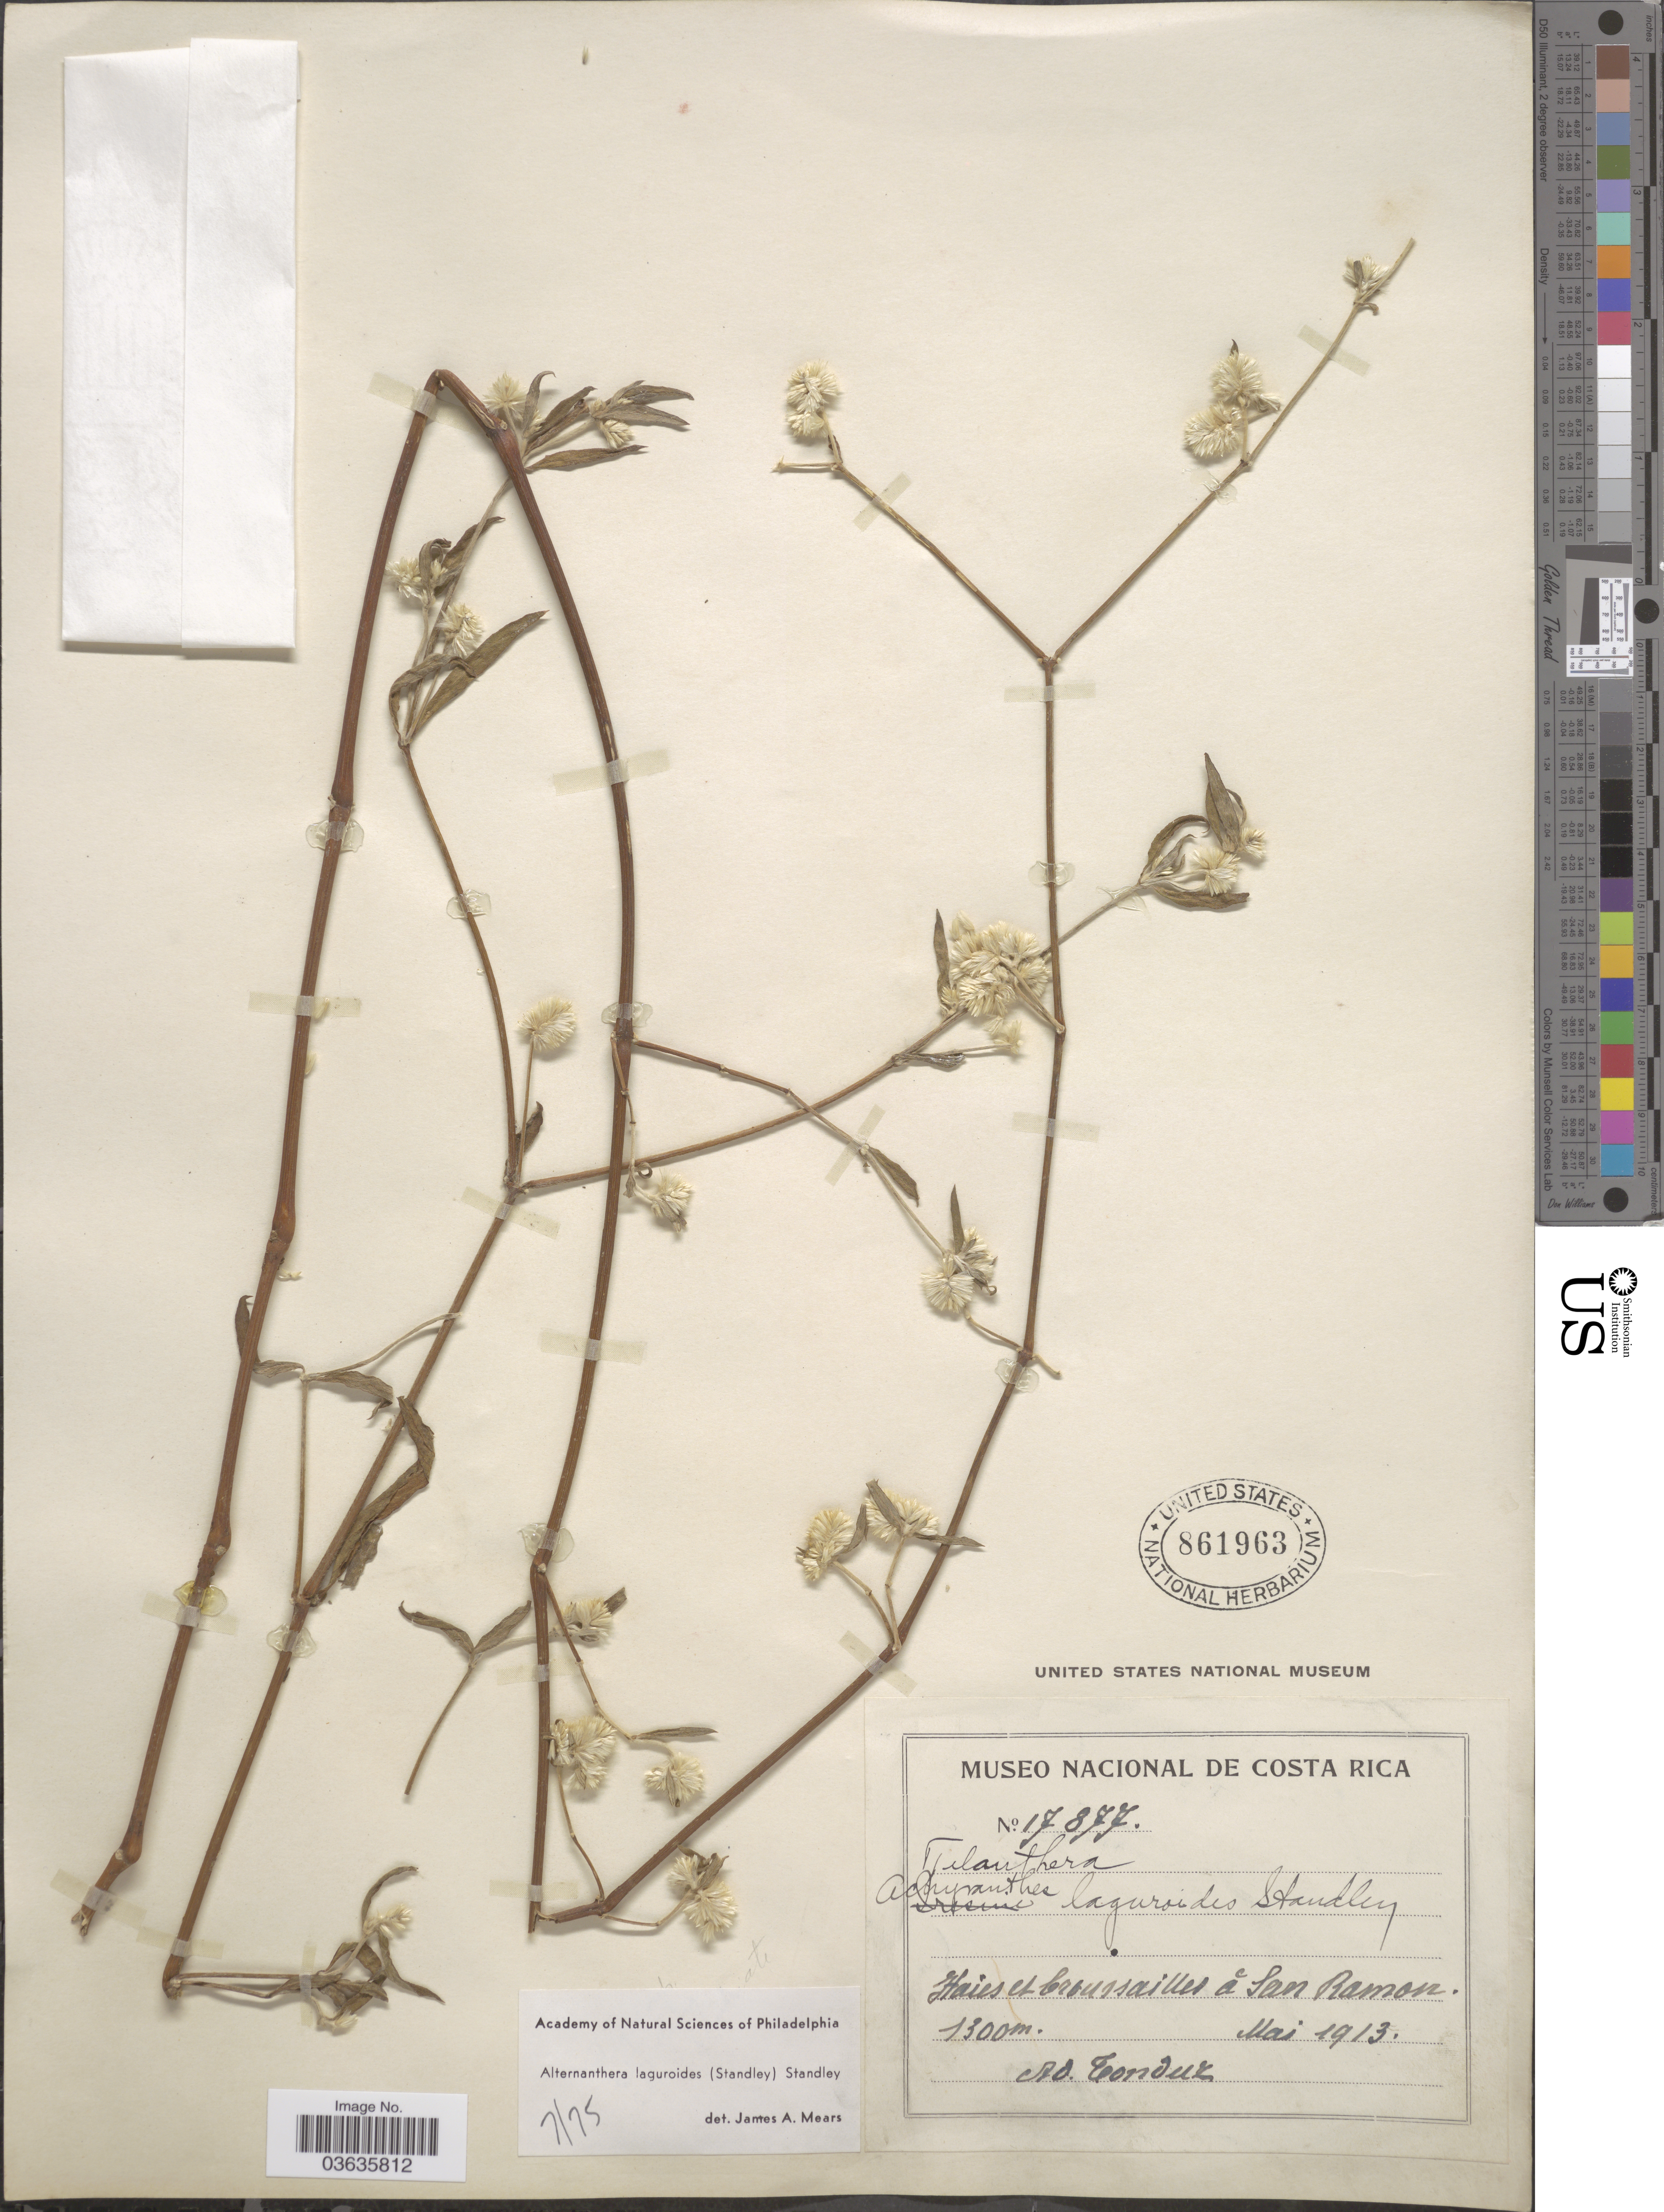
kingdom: Plantae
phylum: Tracheophyta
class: Magnoliopsida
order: Caryophyllales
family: Amaranthaceae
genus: Alternanthera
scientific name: Alternanthera laguroides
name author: (Standl.) Standl.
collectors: A. Tonduz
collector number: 17877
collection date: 1913-05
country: Costa Rica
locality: Haies et broussailles á San Ramon.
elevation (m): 1300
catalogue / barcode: US 861963